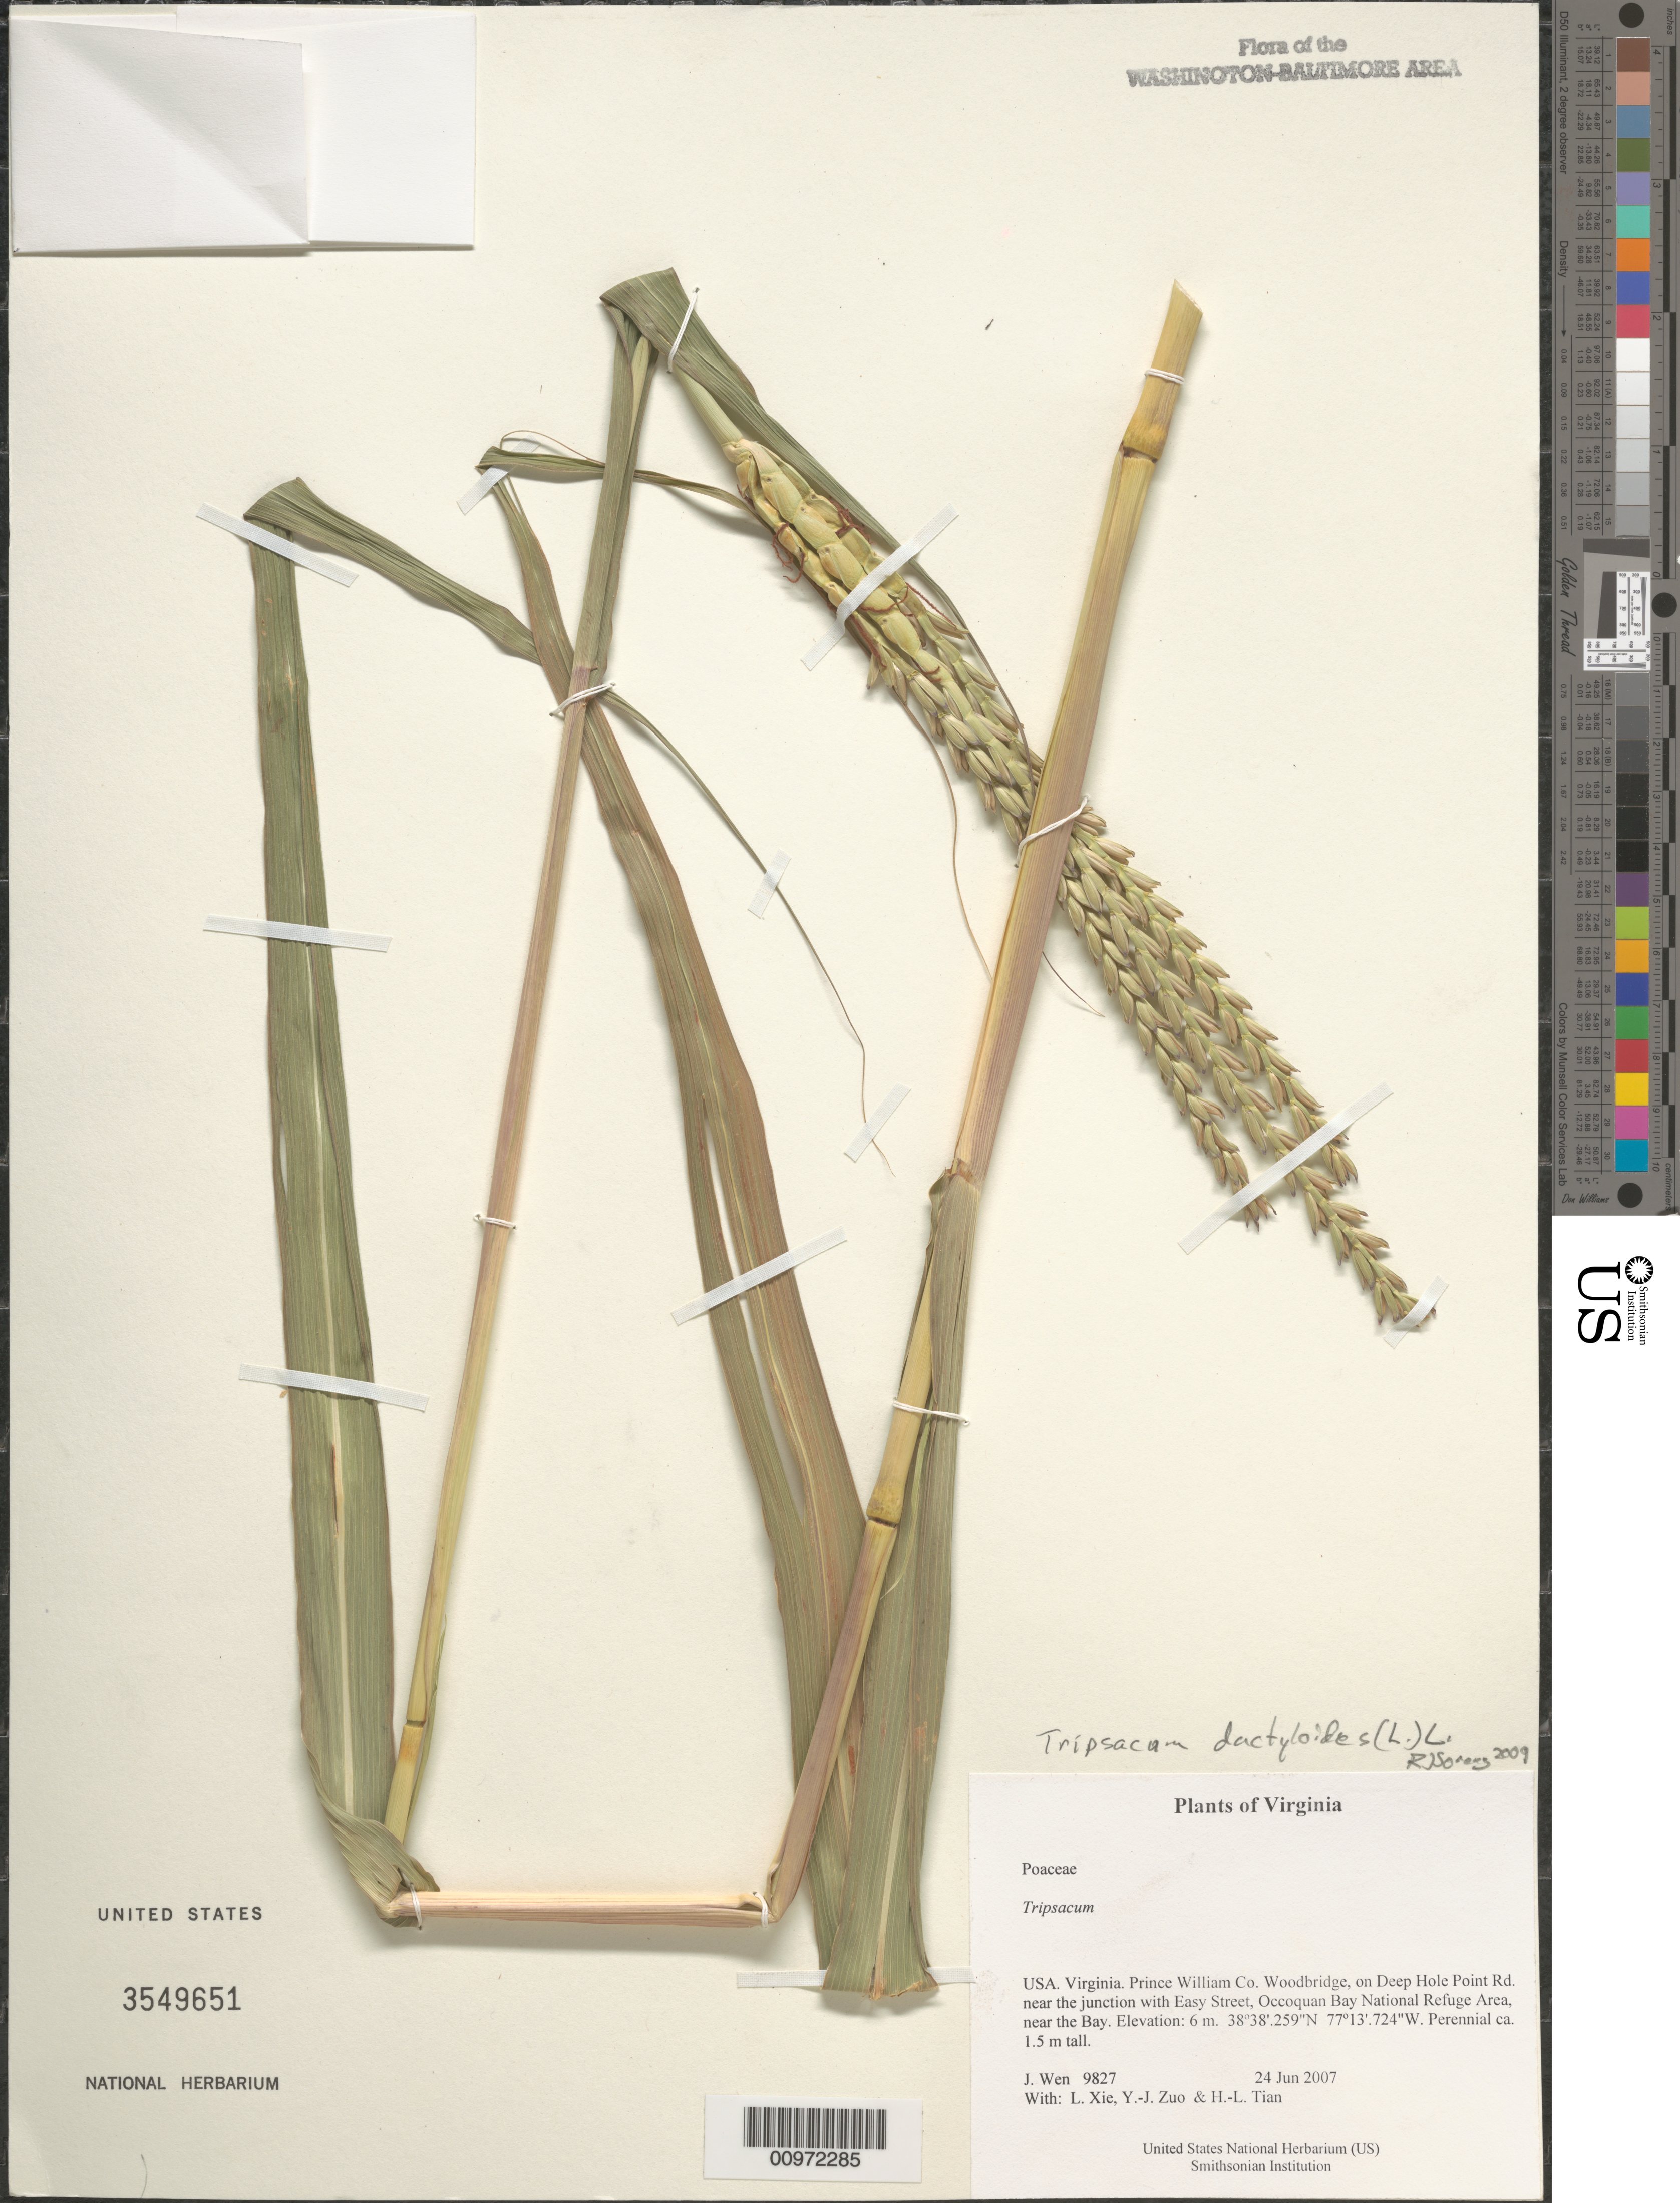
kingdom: Plantae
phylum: Tracheophyta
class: Liliopsida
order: Poales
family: Poaceae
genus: Tripsacum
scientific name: Tripsacum dactyloides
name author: (L.) L.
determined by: Soreng, Robert J., Research Associate (BOT), Smithsonian Institution - National Museum of Natural History (UNITED STATES)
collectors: J. Wen, L. Xie, Y. Zuo & H. Tian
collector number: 9827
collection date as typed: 24 Jun 2007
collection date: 2007-06-24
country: United States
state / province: Virginia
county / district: Prince William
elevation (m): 7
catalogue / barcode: US 3549651